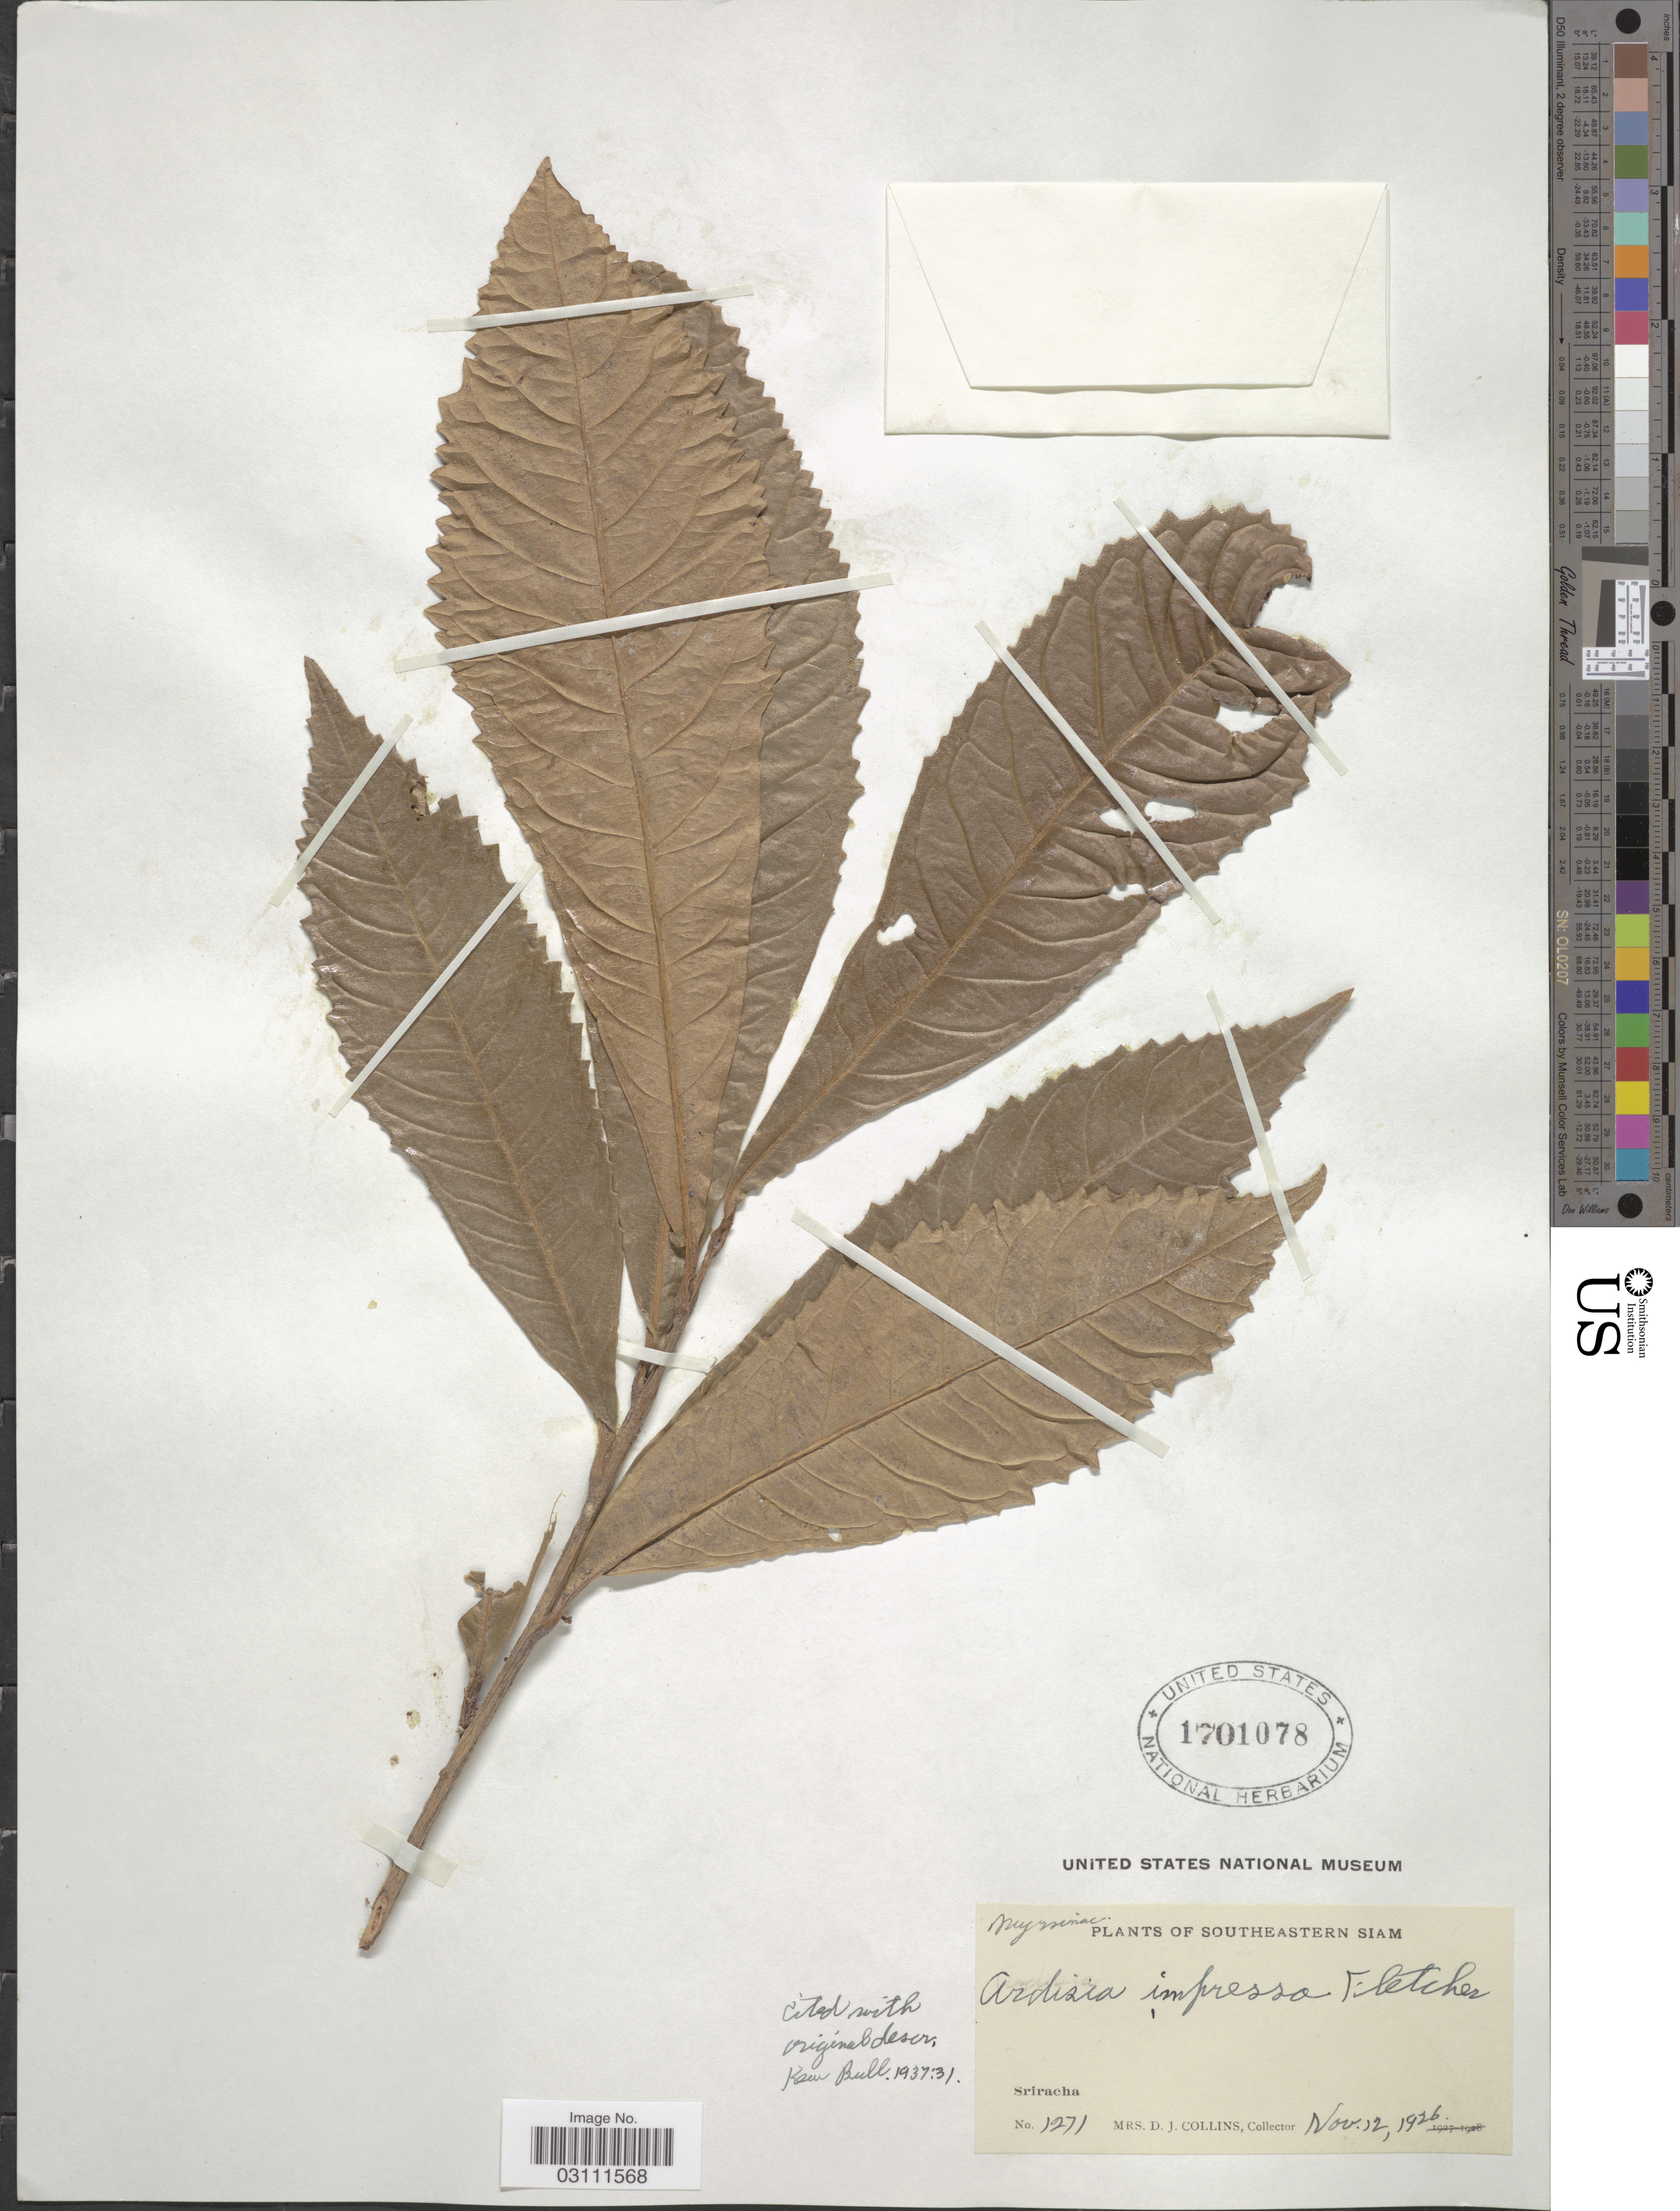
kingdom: Plantae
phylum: Tracheophyta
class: Magnoliopsida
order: Ericales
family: Primulaceae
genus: Ardisia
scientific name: Ardisia impressa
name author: H.R. Fletcher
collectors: Mrs. D. J. Collins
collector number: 1271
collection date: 1926-11-12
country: Thailand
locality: Southeastern Siam, Sriracha.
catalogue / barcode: US 1701078